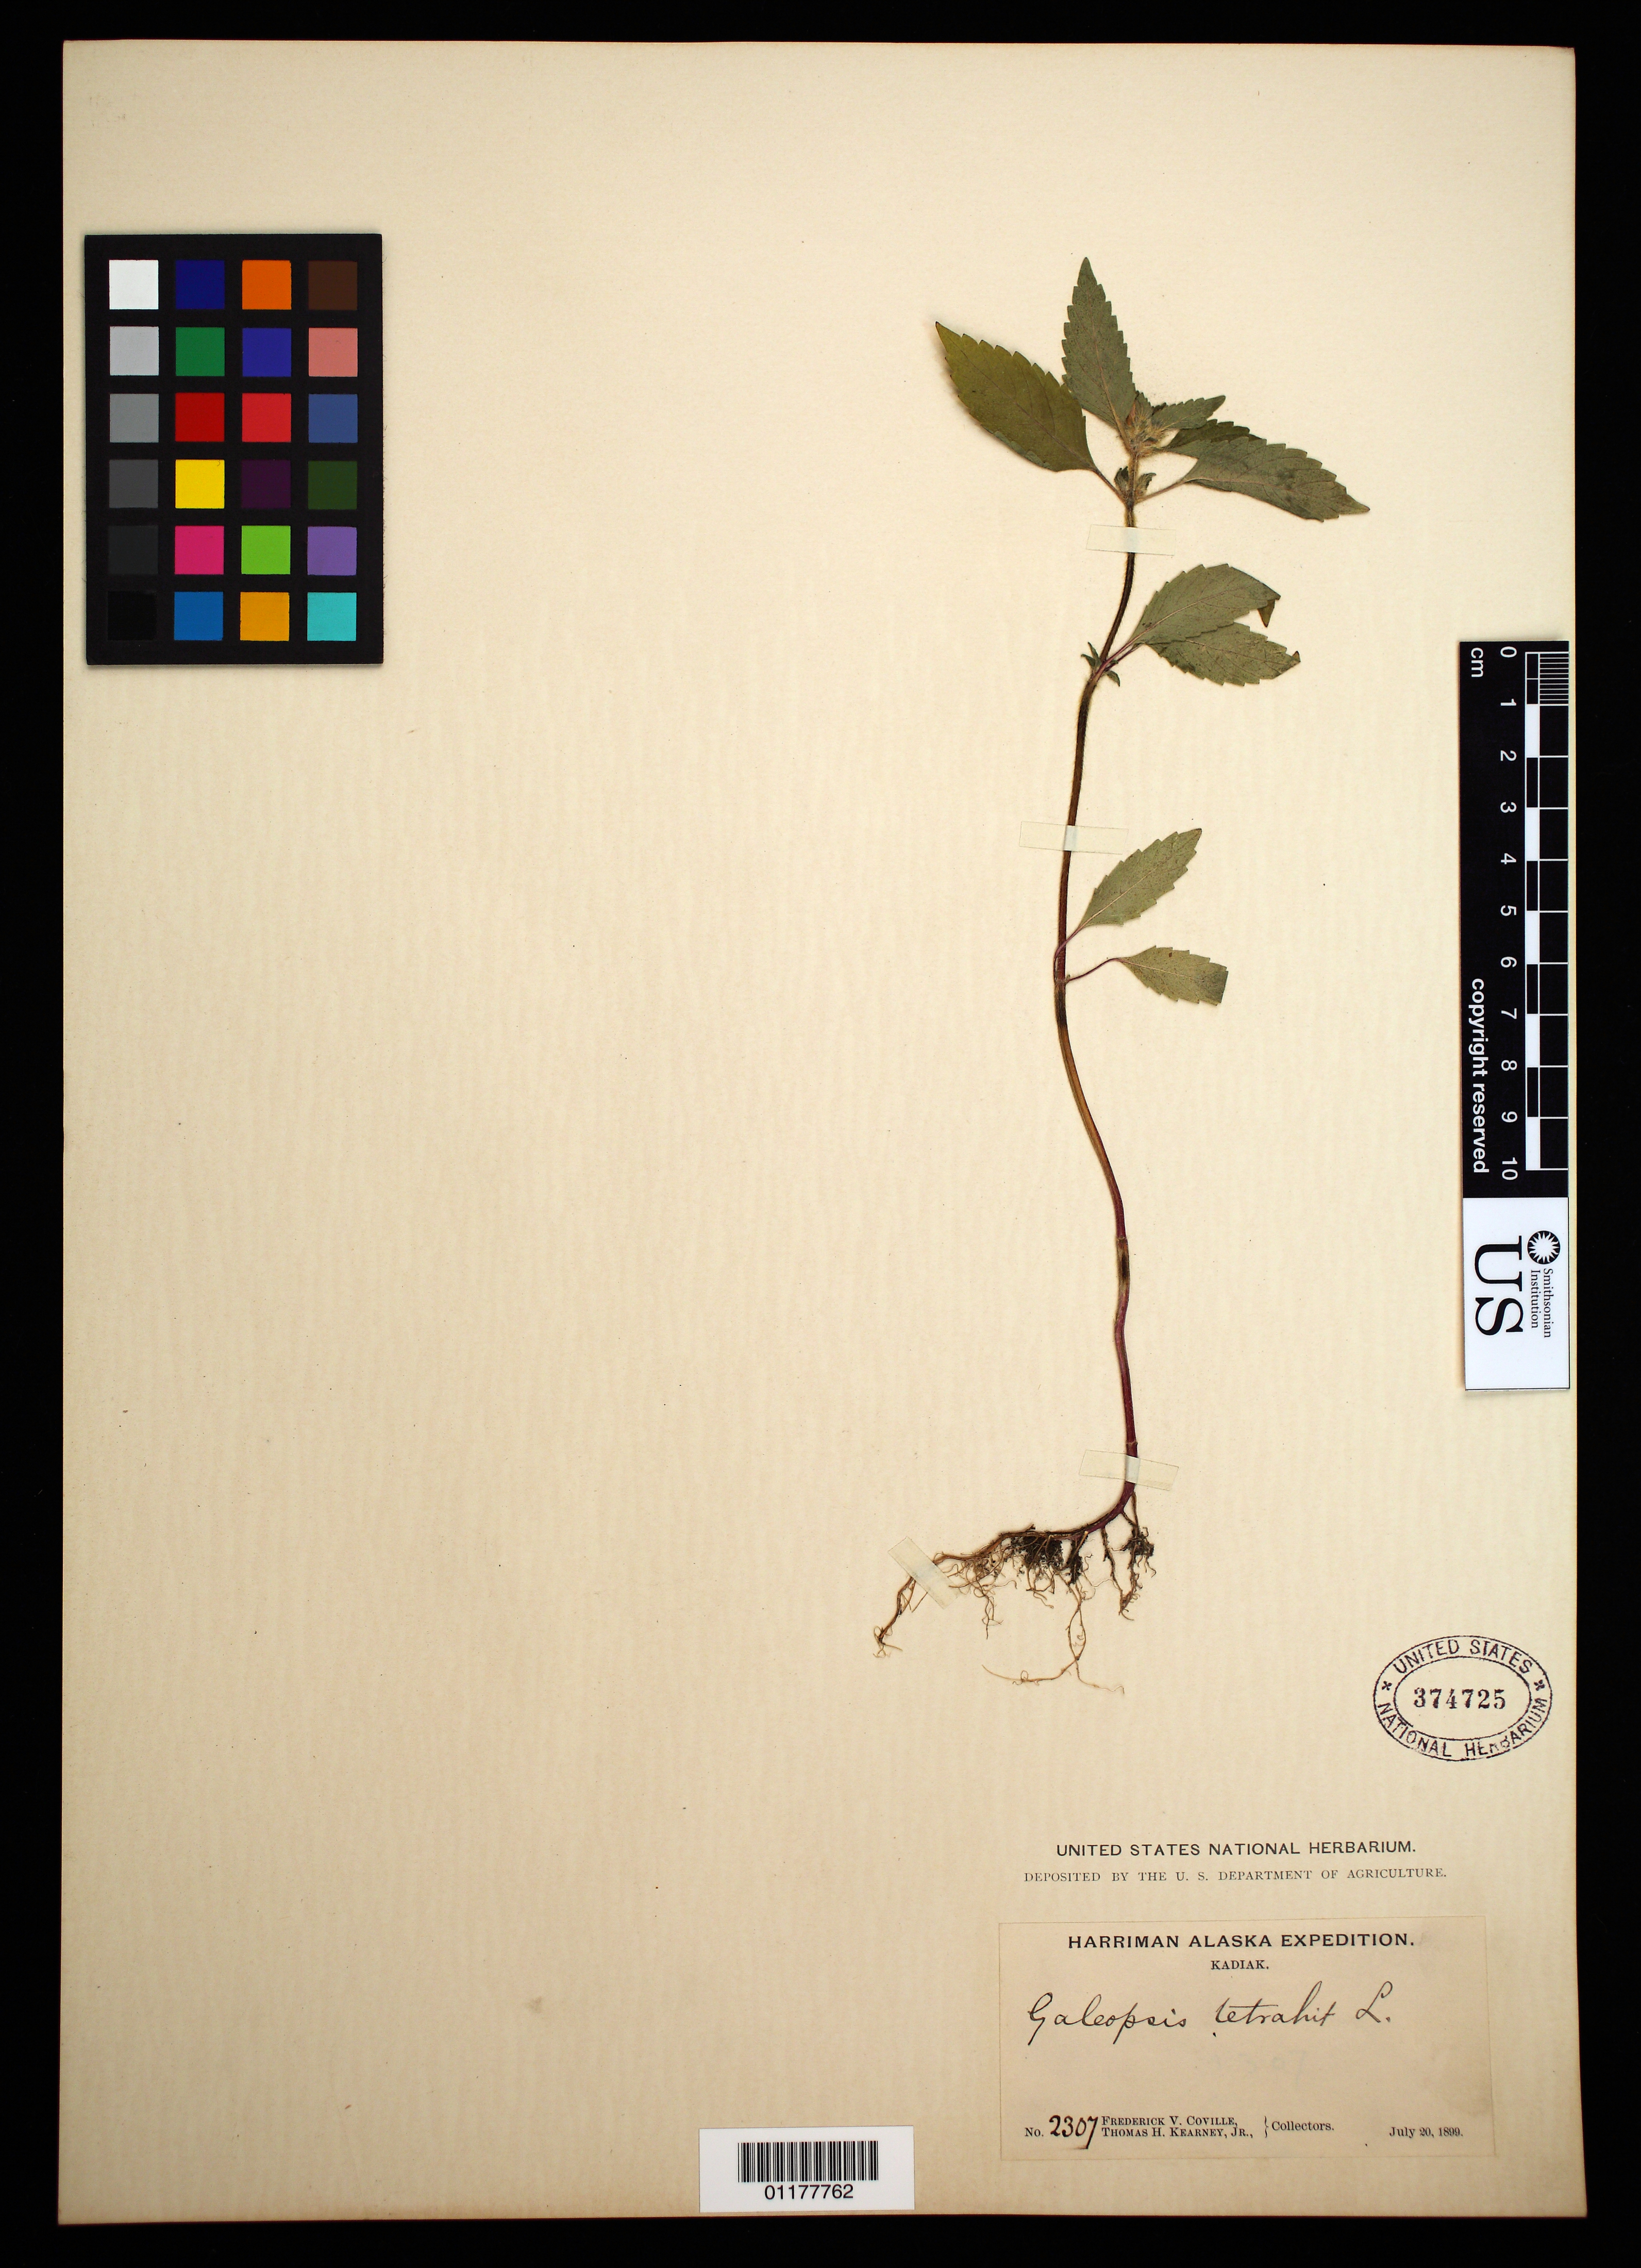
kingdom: Plantae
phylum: Tracheophyta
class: Magnoliopsida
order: Lamiales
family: Lamiaceae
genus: Galeopsis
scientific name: Galeopsis tetrahit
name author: L.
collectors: F. V. Coville & T. H. Kearney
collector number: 2307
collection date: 1899-07-20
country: United States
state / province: Alaska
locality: Kadiak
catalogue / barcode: US 374725